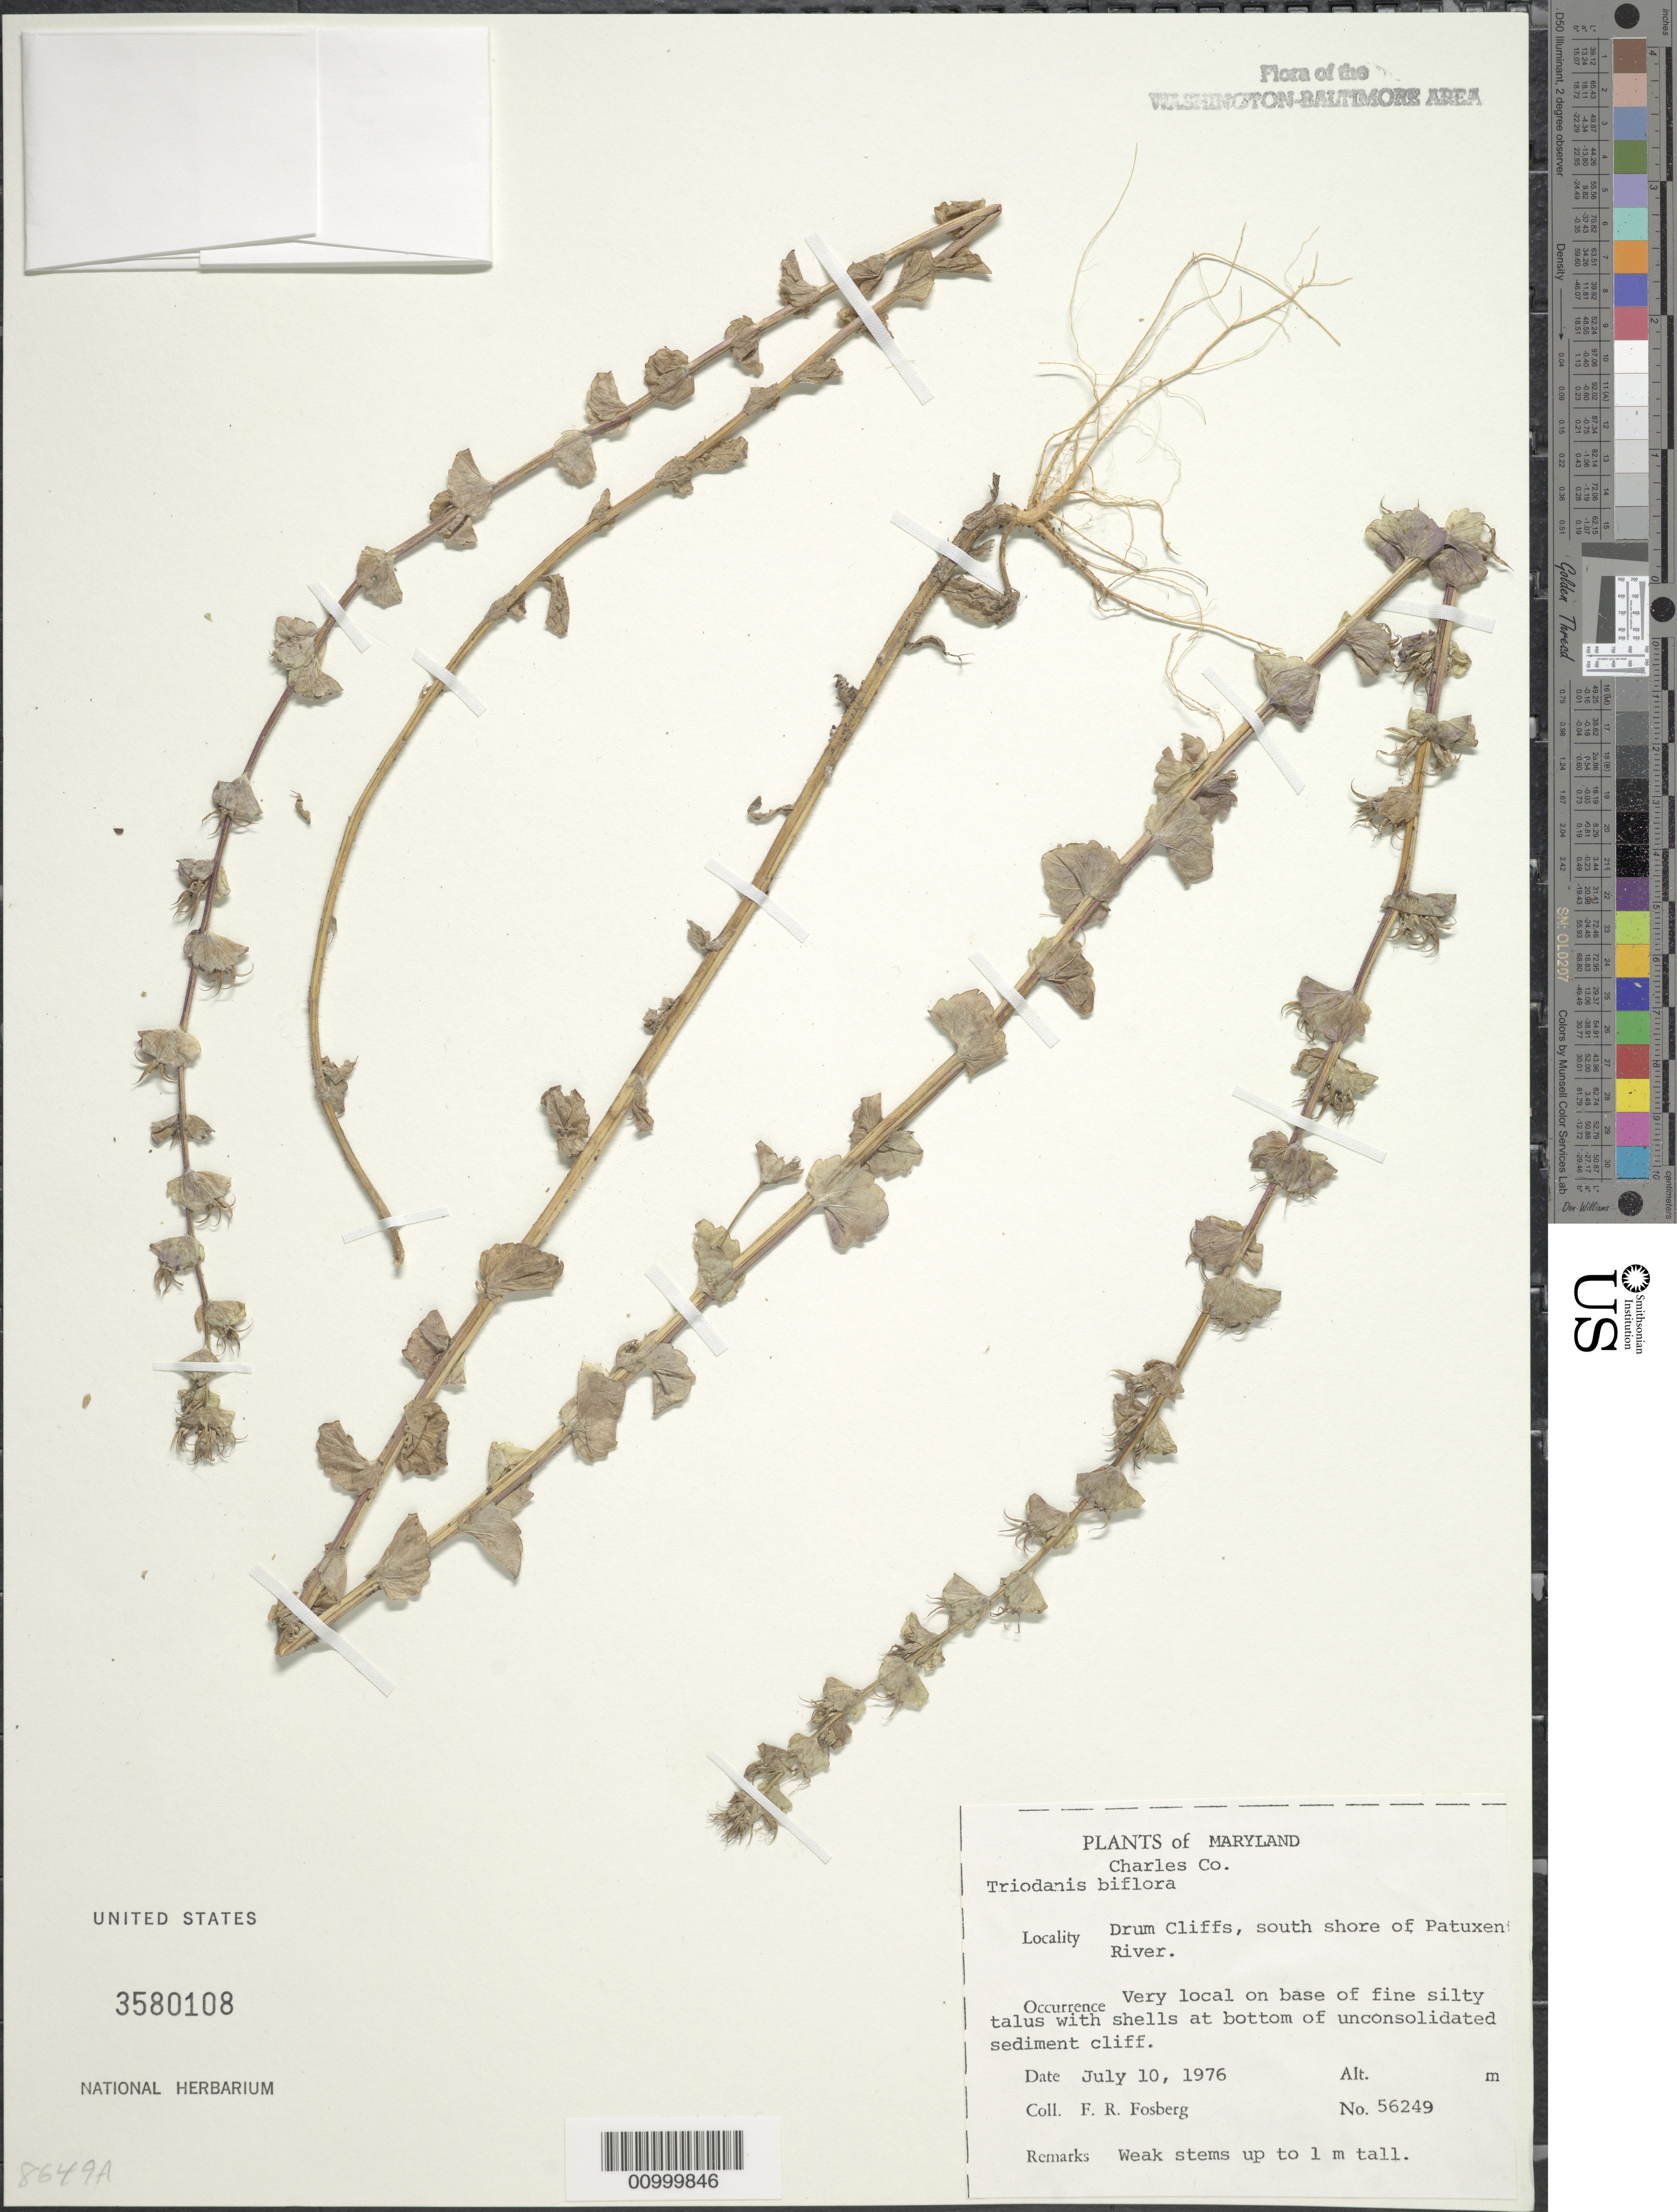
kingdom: Plantae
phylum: Tracheophyta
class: Magnoliopsida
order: Asterales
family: Campanulaceae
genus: Triodanis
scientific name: Triodanis perfoliata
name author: (L.) Nieuwl.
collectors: F. R. Fosberg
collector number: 56249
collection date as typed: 10 Jul 1976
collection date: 1976-07-10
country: United States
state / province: Maryland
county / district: Charles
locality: Drum Cliffs, S shore of Patuxent River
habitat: base of fine silty talus with shells at bottom of unconsolidated sediment cliff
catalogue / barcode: US 3580108